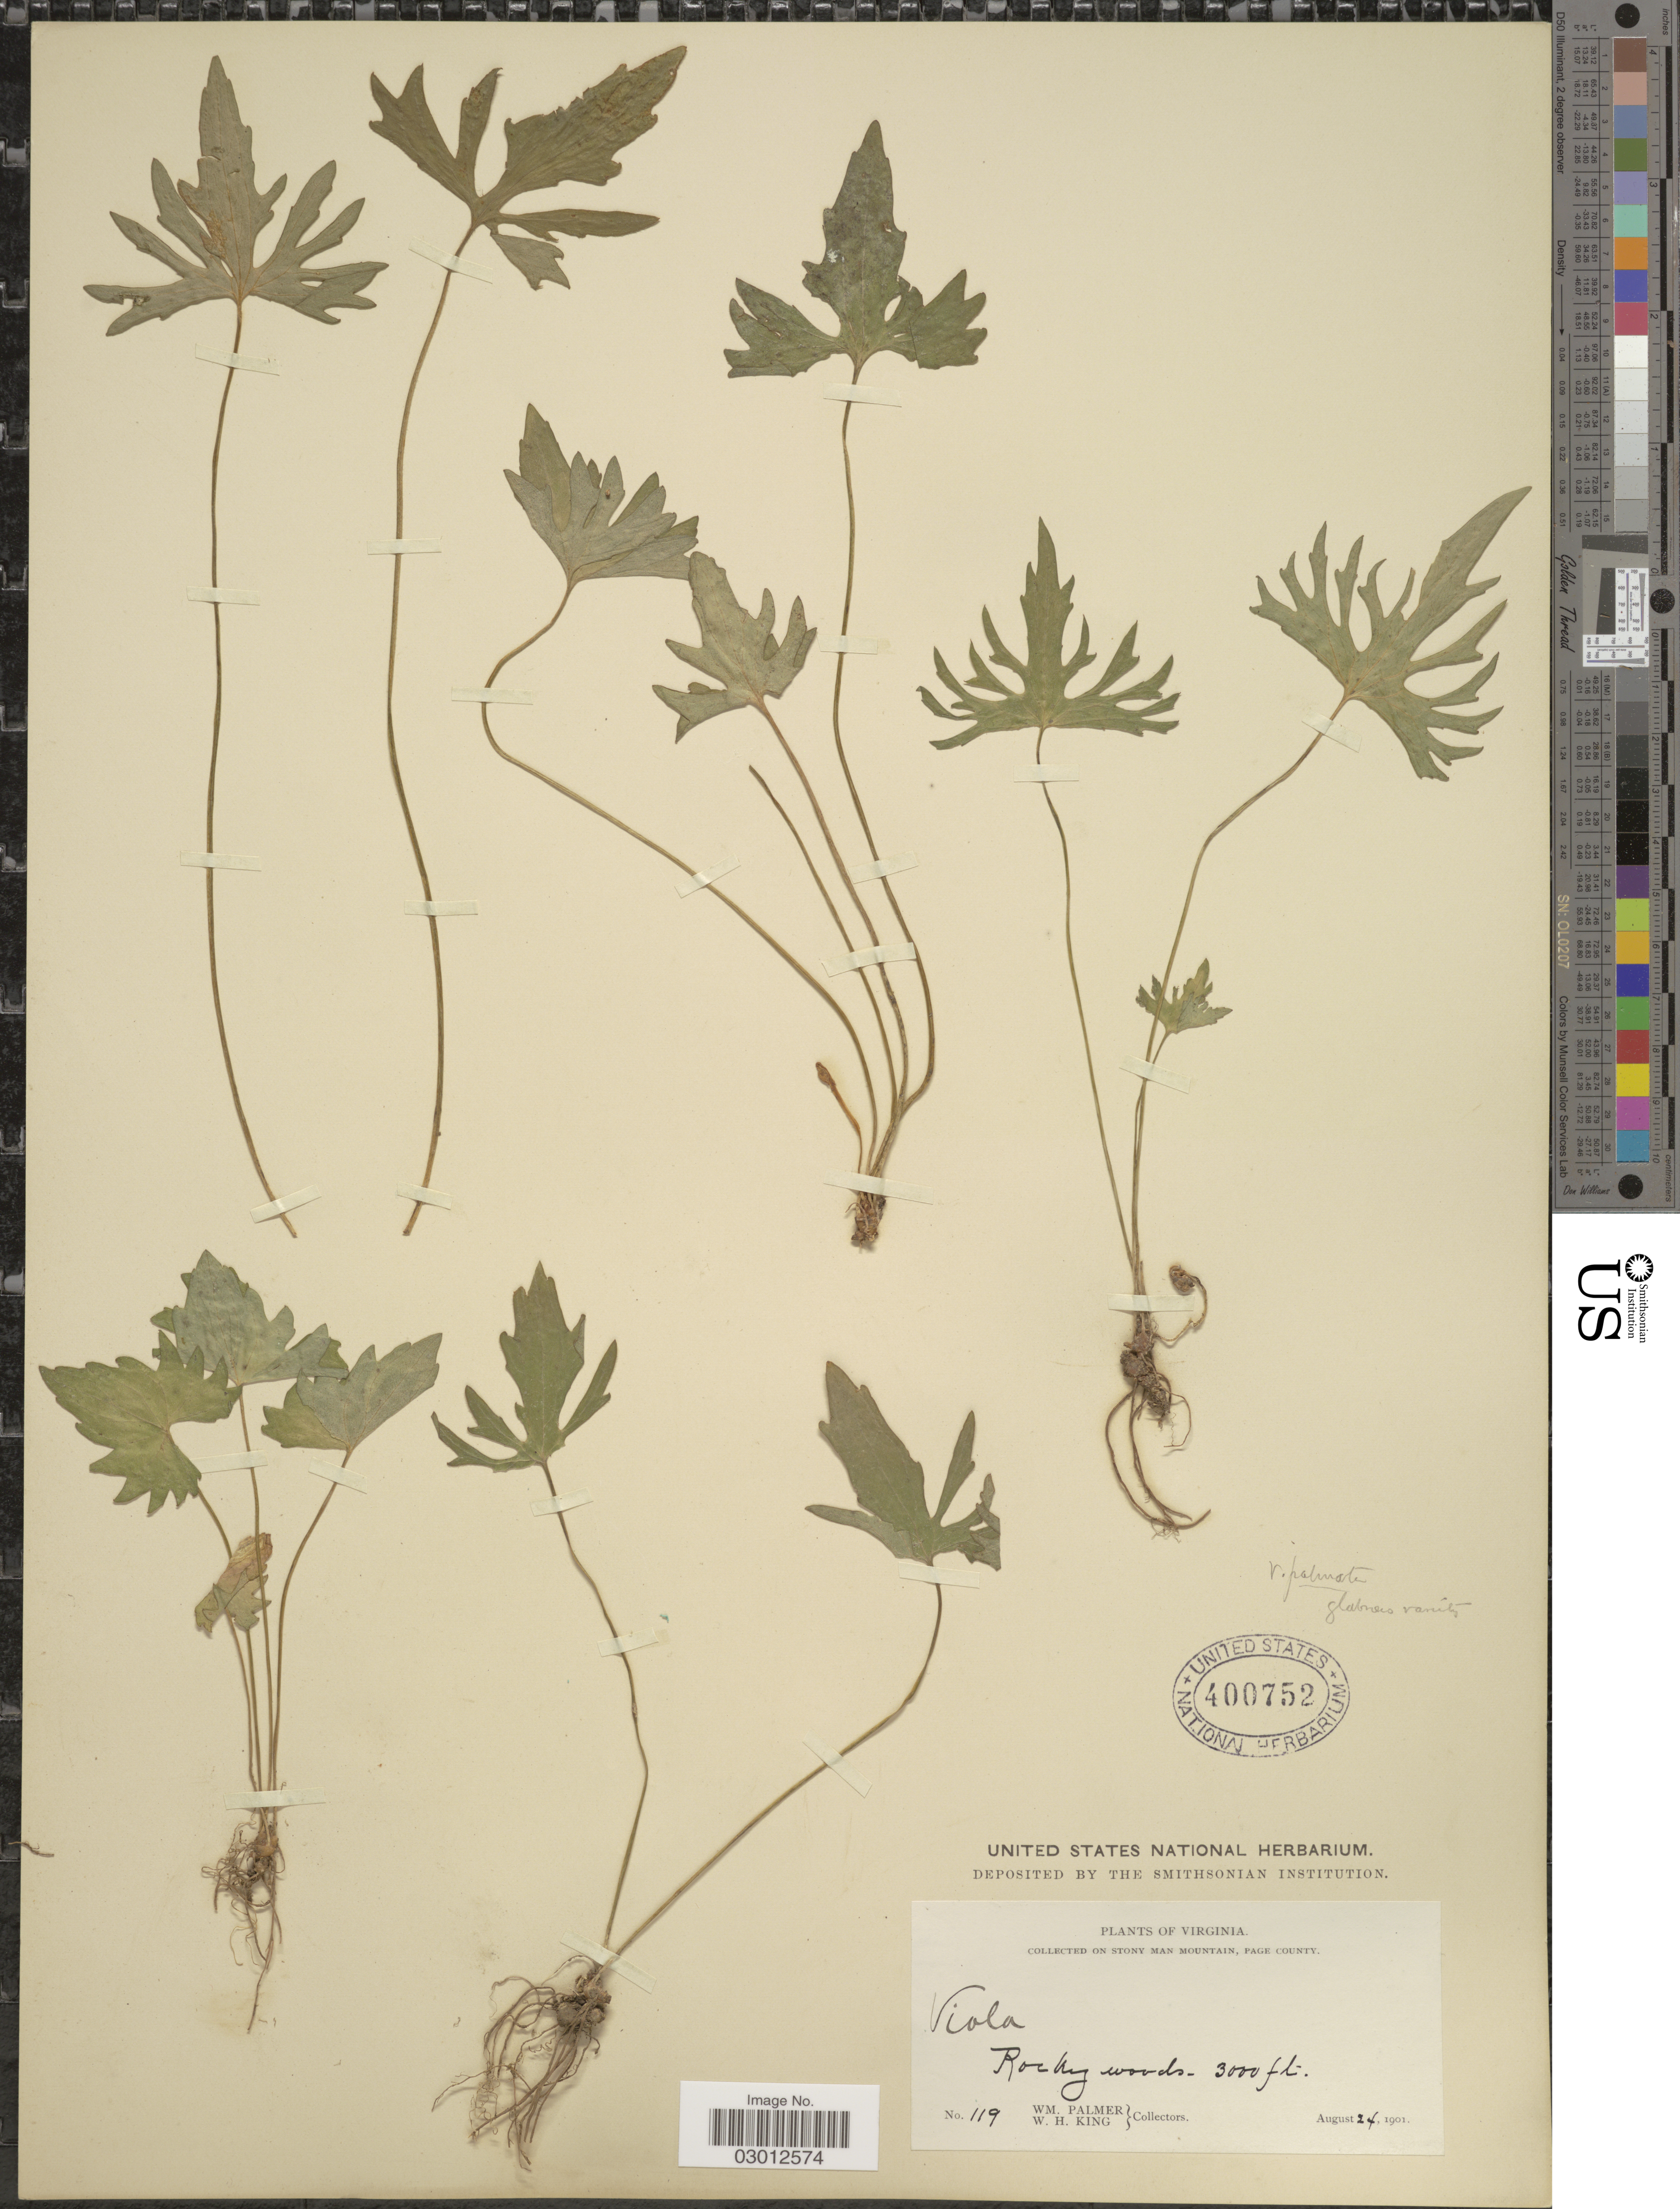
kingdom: Plantae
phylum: Tracheophyta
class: Magnoliopsida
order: Malpighiales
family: Violaceae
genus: Viola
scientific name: Viola palmata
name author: L.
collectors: W. Palmer & W. H. King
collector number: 119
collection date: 1901-08-24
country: United States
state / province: Virginia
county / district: Page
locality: Stony Man Mountain, Page County.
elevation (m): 914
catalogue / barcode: US 400752